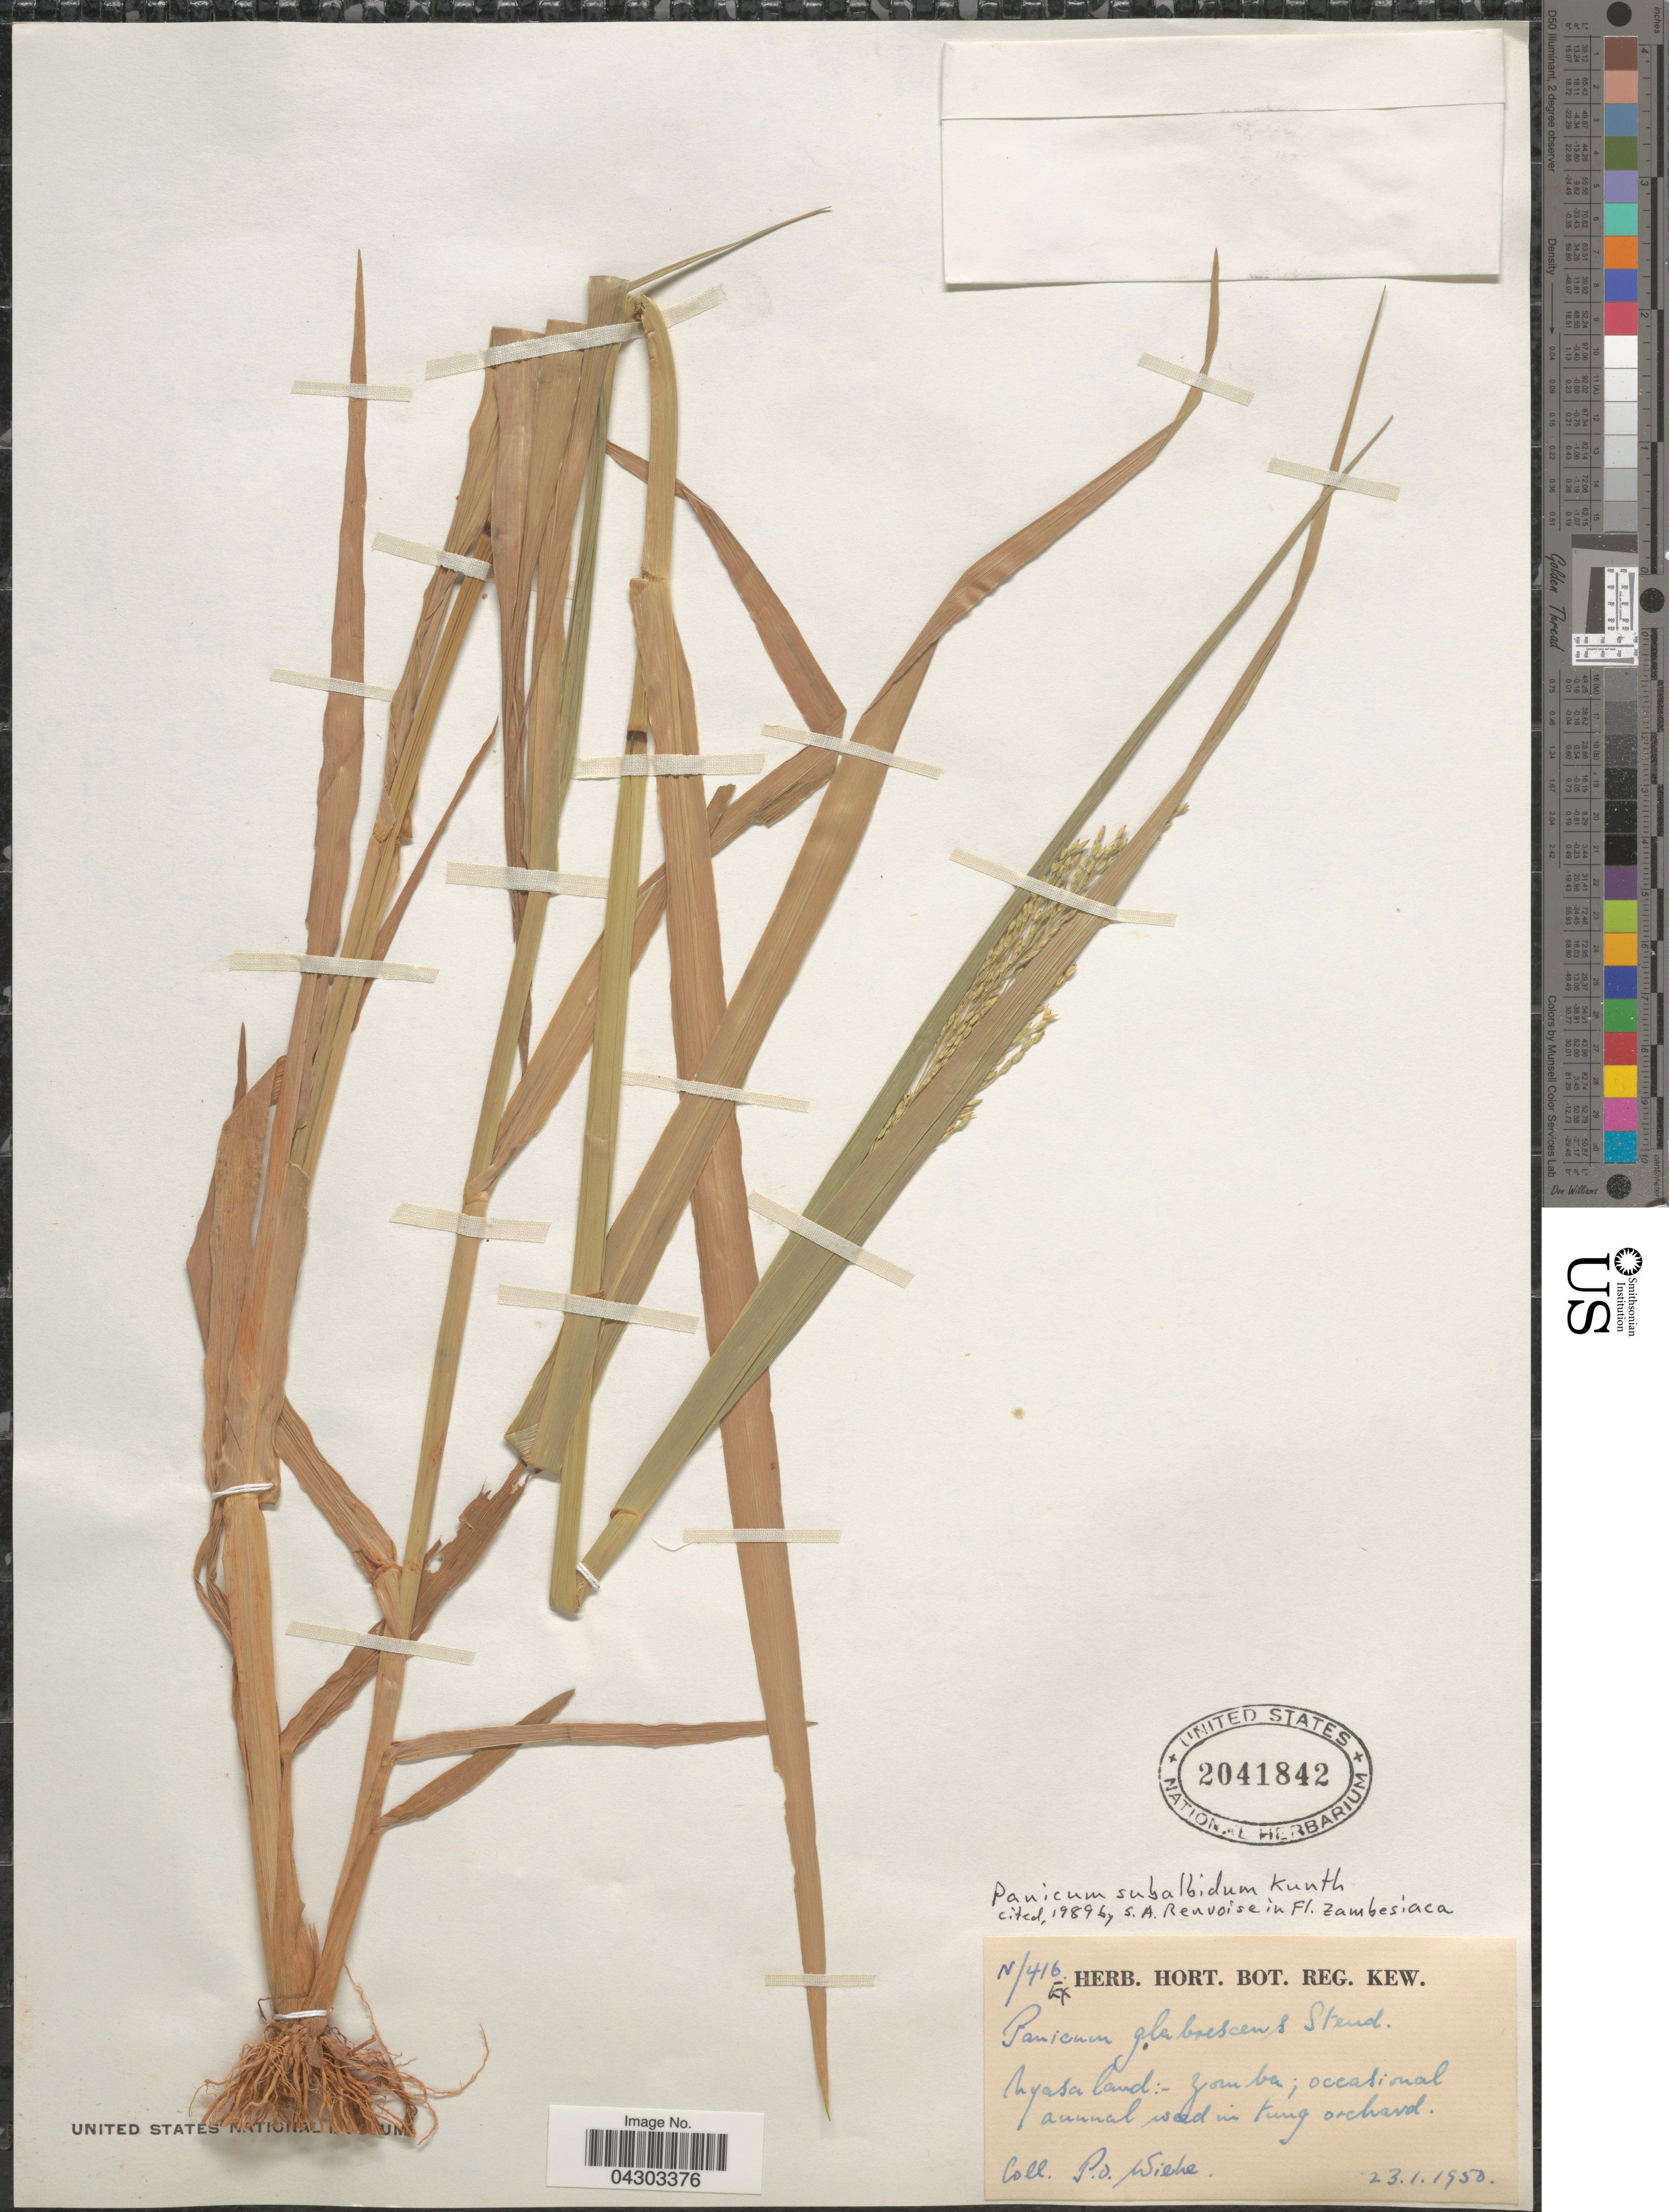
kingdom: Plantae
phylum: Tracheophyta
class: Liliopsida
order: Poales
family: Poaceae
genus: Panicum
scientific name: Panicum antidotale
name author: Retz.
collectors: P. Wiehe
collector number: N/416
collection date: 1950-01-23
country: Malawi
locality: Nyasaland: Zomba.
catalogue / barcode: US 2041842